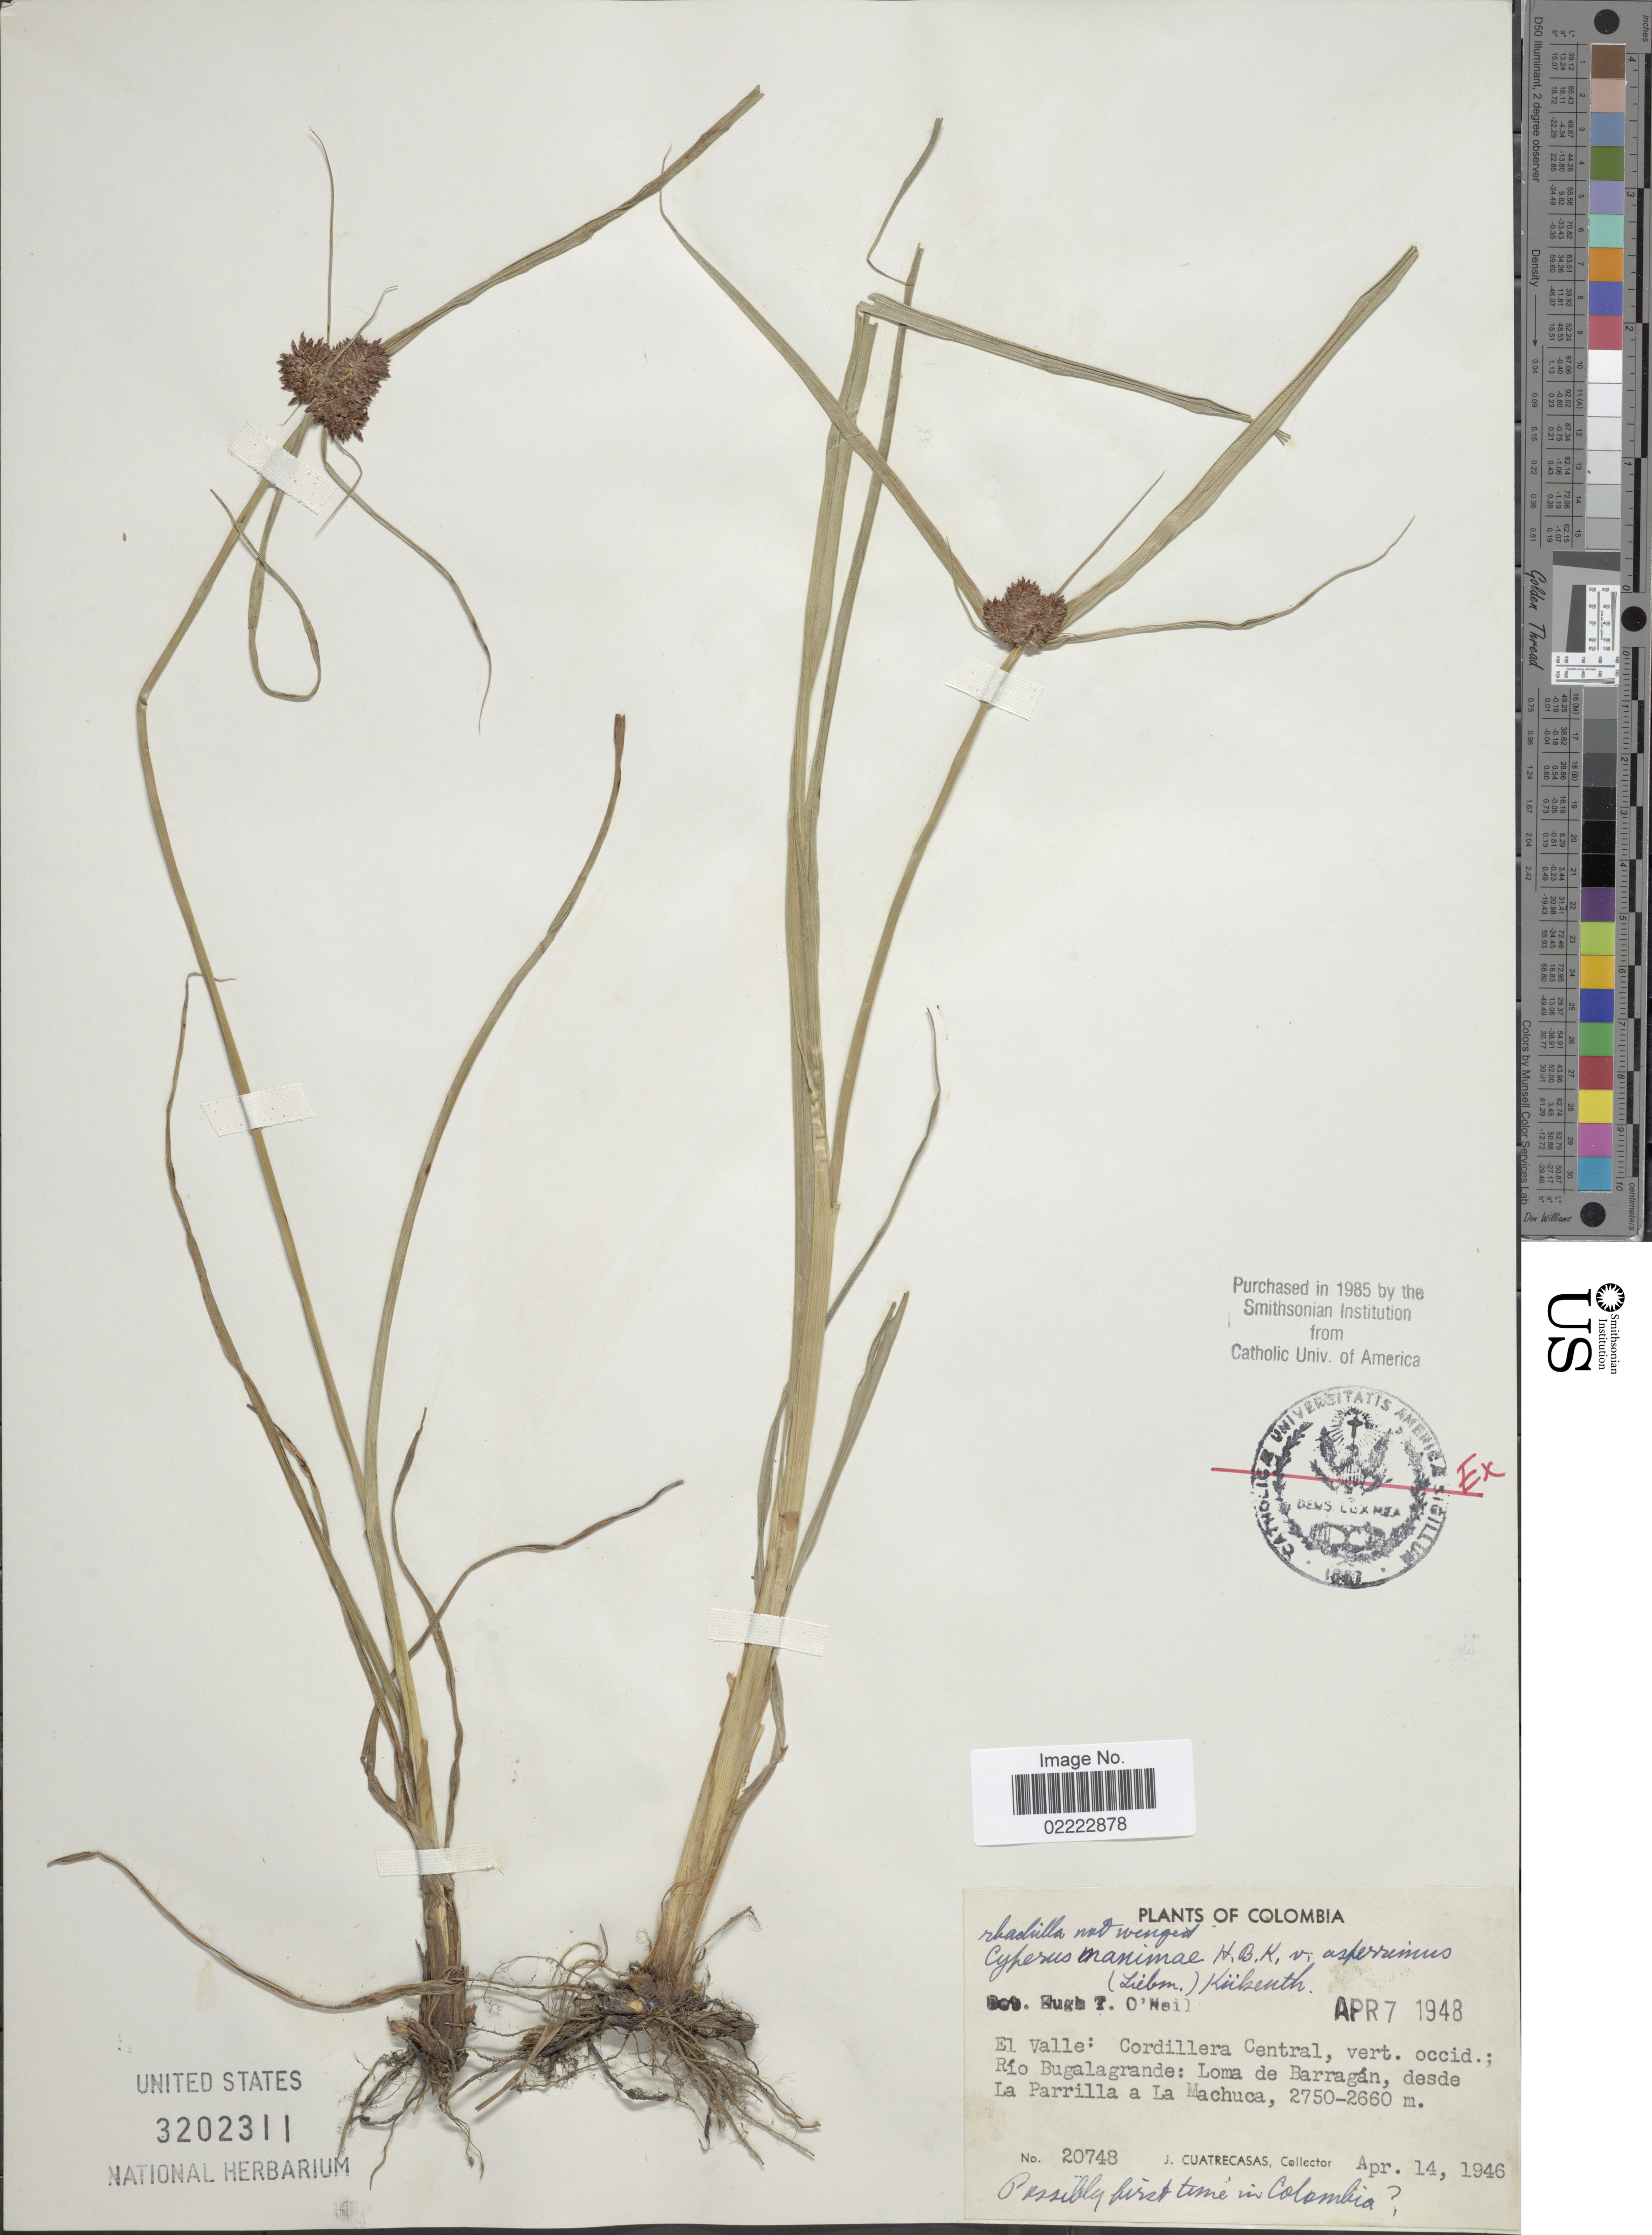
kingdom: Plantae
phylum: Tracheophyta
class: Liliopsida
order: Poales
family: Cyperaceae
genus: Cyperus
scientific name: Cyperus manimae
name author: Kunth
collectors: J. Cuatrecasas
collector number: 20748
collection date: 1946-04-14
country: Colombia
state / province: Valle del Cauca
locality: El Valle: Cordillera Central, vert. occid.; Rio Bugalagrande: Loma de Barragan, desde La Parrilla a La Machuca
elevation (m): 2660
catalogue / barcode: US 3202311